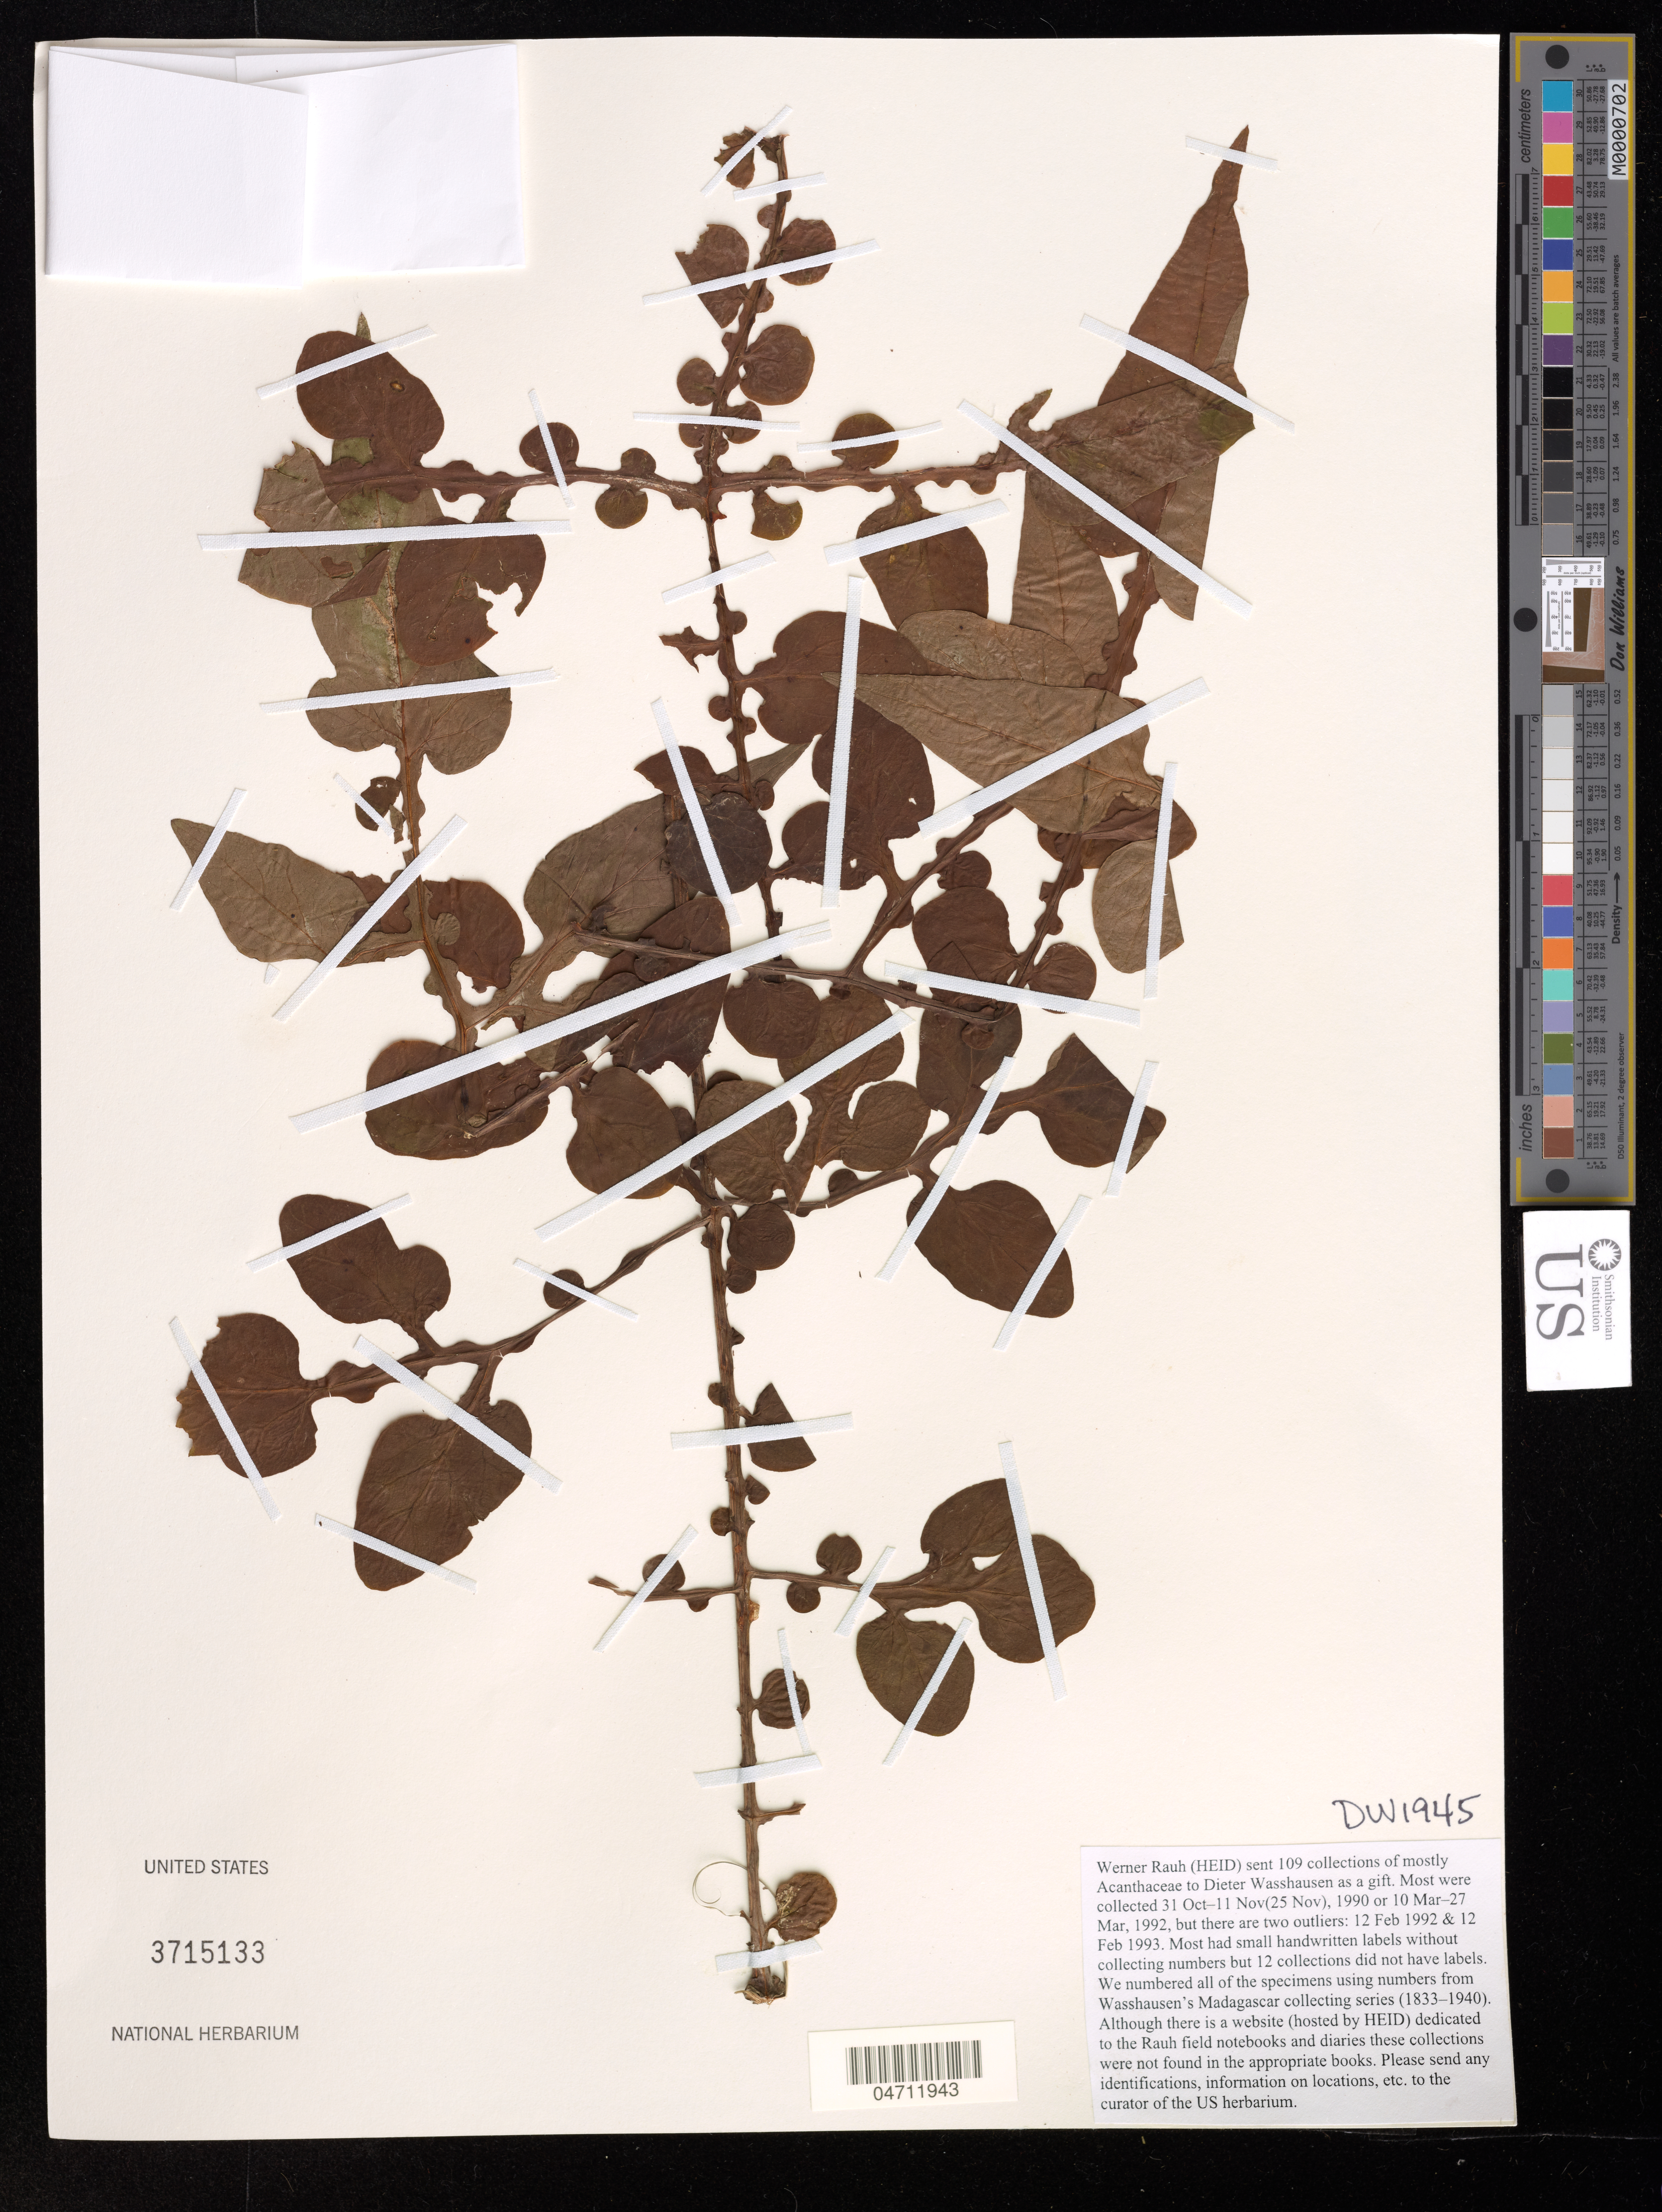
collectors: W. Rauh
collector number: DW 1945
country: Madagascar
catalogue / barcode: US 3715133